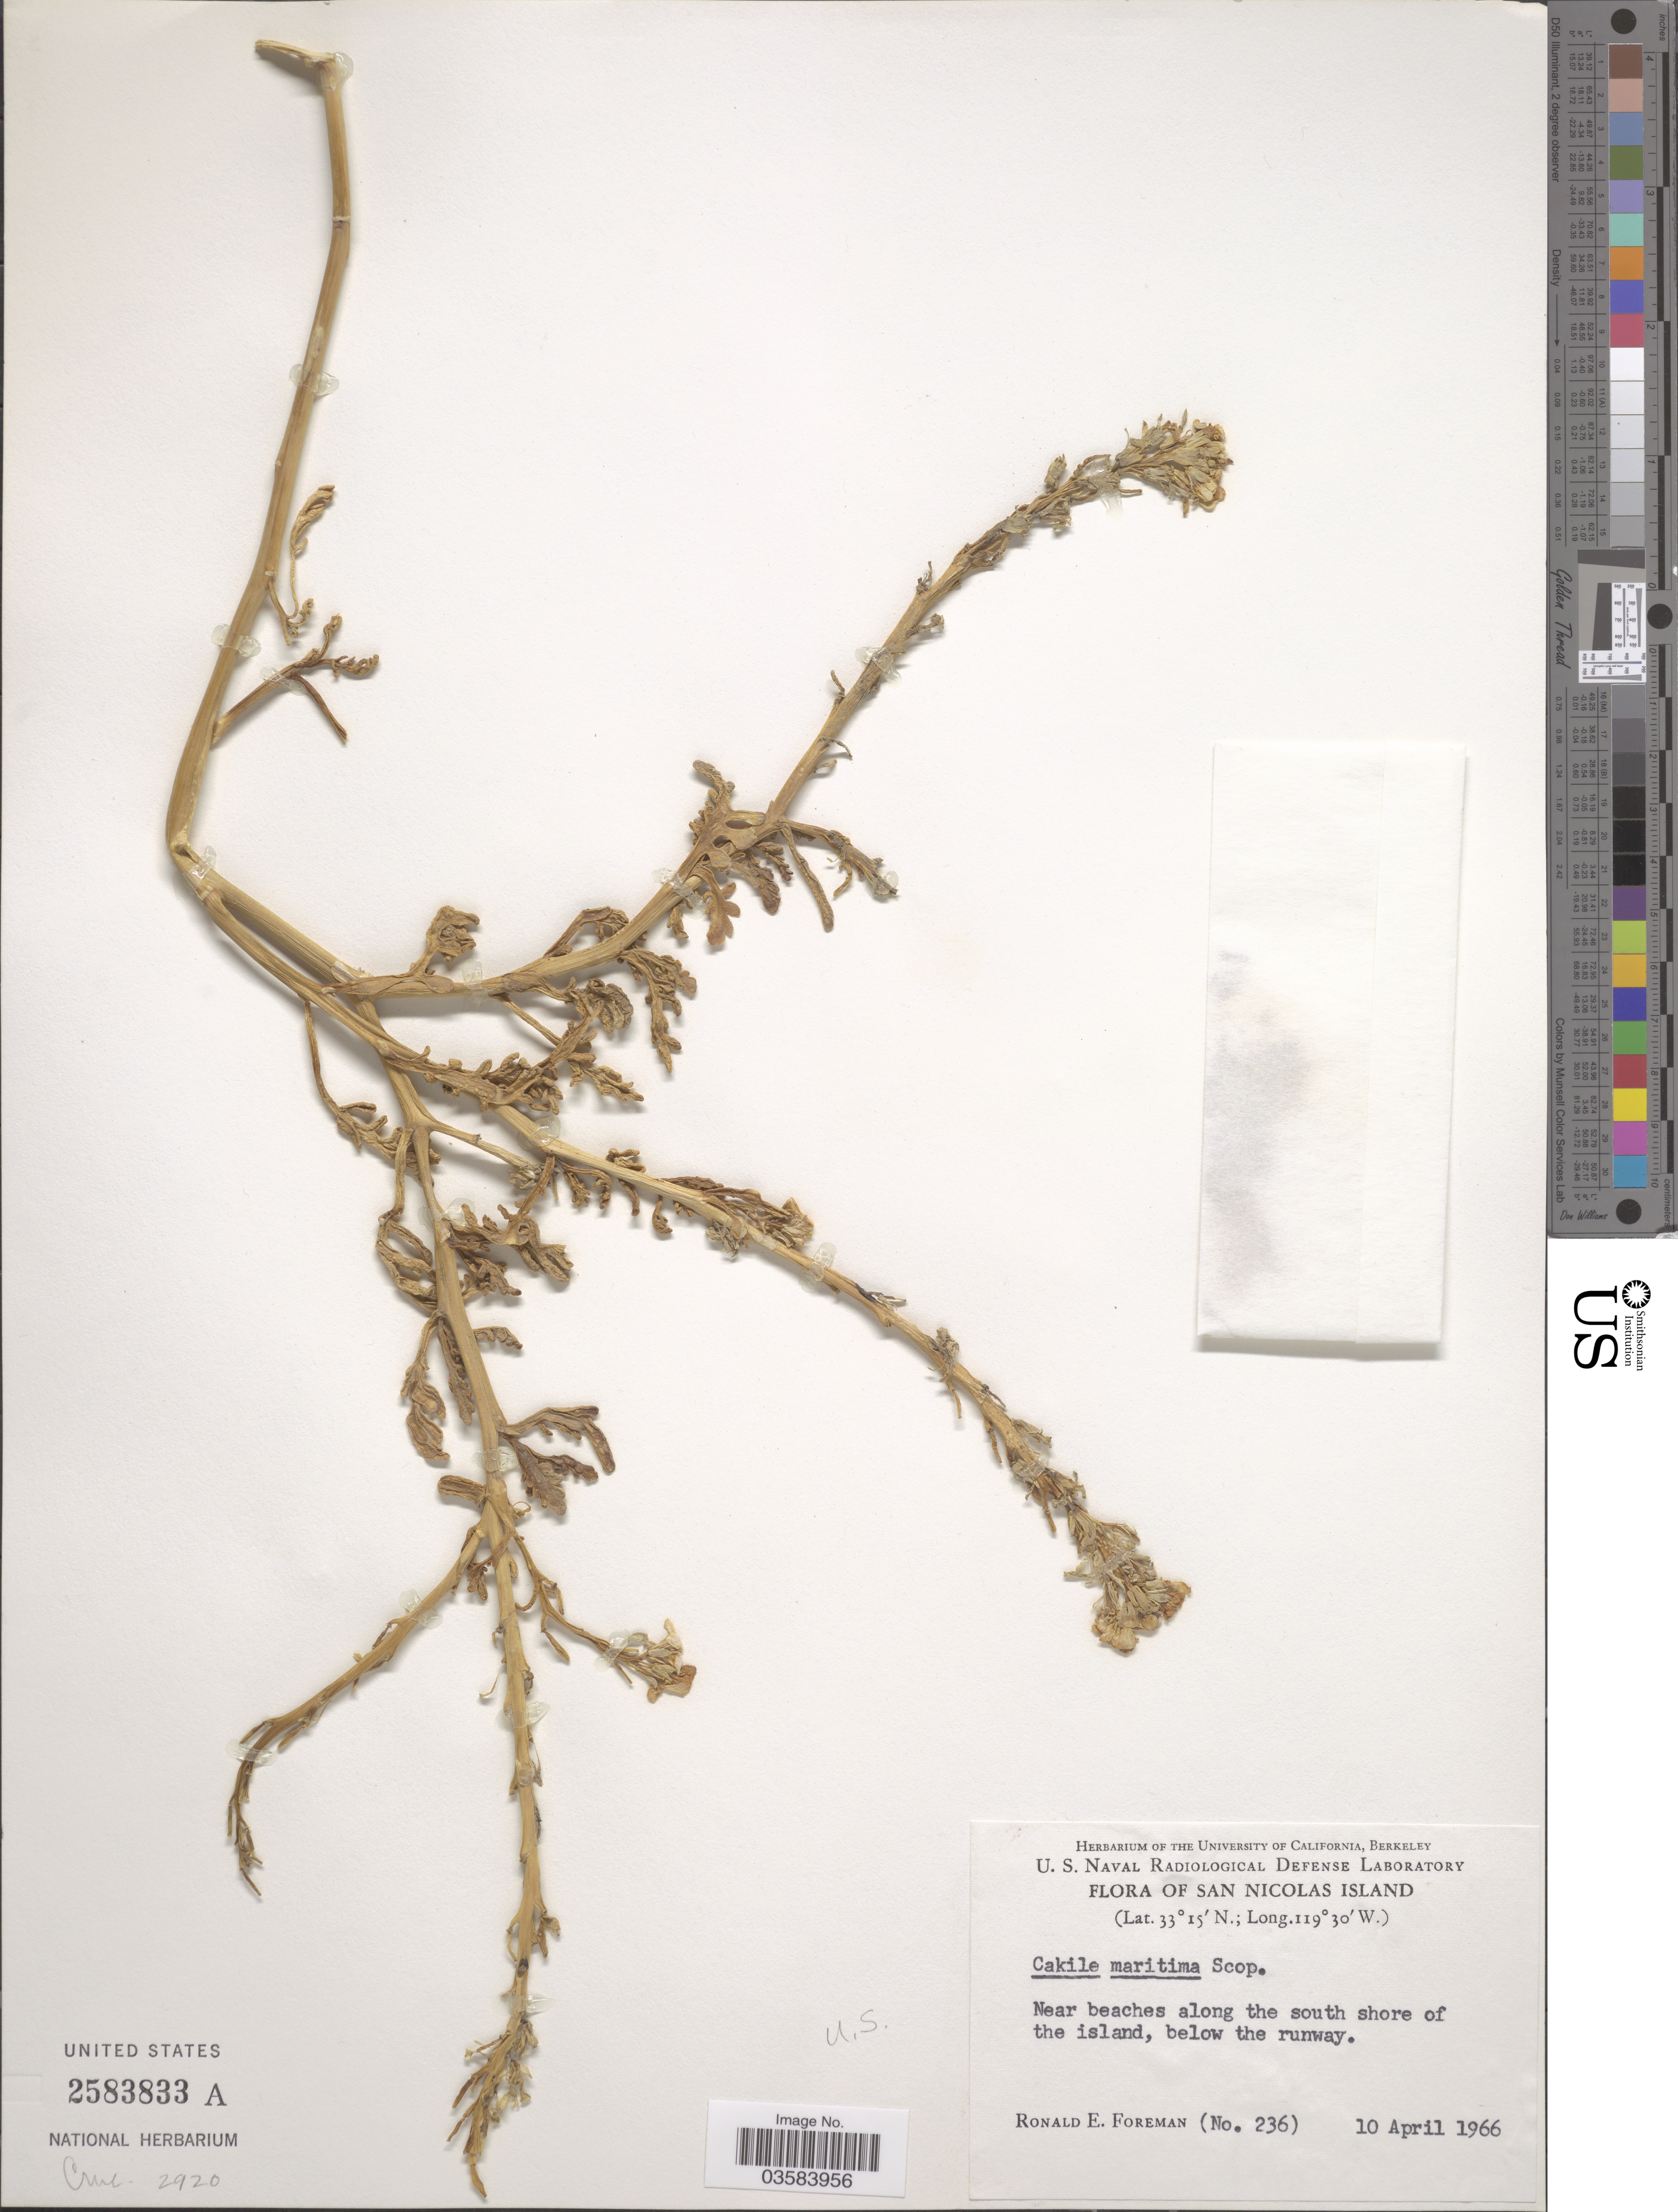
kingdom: Plantae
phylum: Tracheophyta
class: Magnoliopsida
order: Brassicales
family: Brassicaceae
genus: Cakile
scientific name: Cakile maritima subsp. maritima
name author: Scop.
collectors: R. Foreman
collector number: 236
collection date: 1966-04-10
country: United States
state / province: California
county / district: Ventura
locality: San Nicolas Island. Near beaches along the south shore of the island, below the runway.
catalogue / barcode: US 2583833A